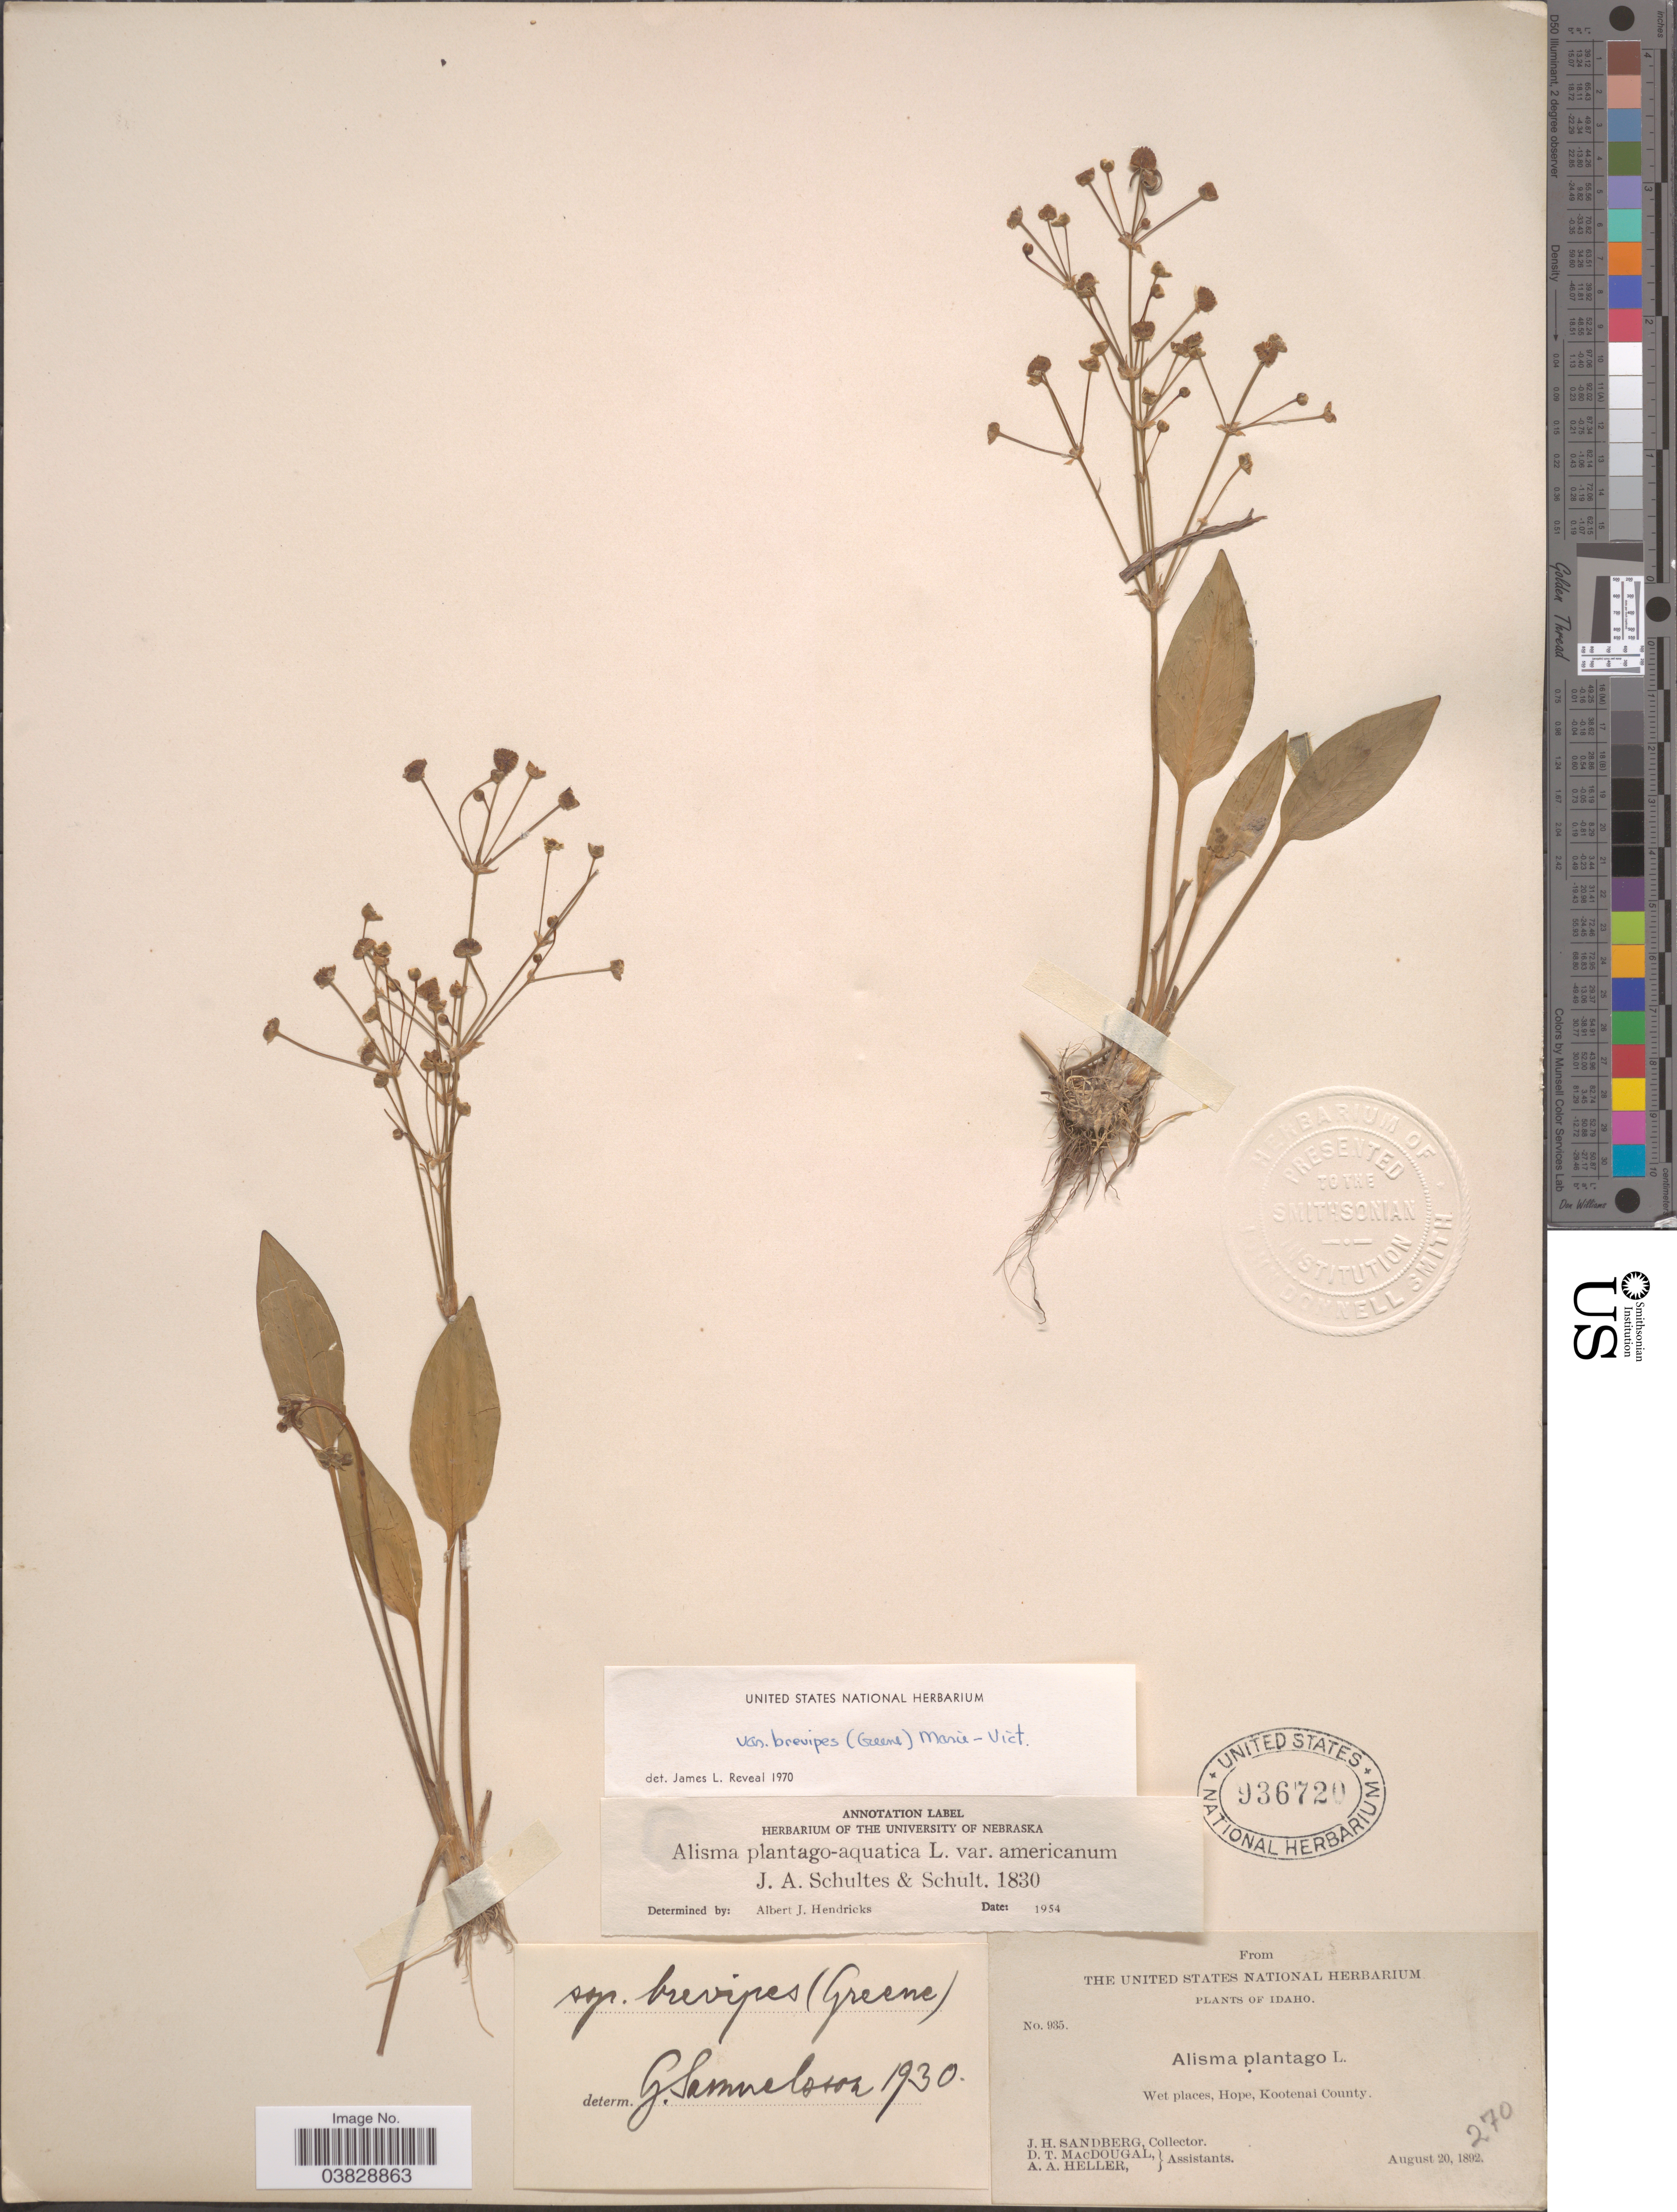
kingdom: Plantae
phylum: Tracheophyta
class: Liliopsida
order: Alismatales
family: Alismataceae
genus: Alisma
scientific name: Alisma plantago-aquatica var. americanum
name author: L.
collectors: J. H. Sandberg, D. T. MacDougal & A. A. Heller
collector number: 935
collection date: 1892-08-20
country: United States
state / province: Idaho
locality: Wet places, Hope, Kootenai County.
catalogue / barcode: US 936720